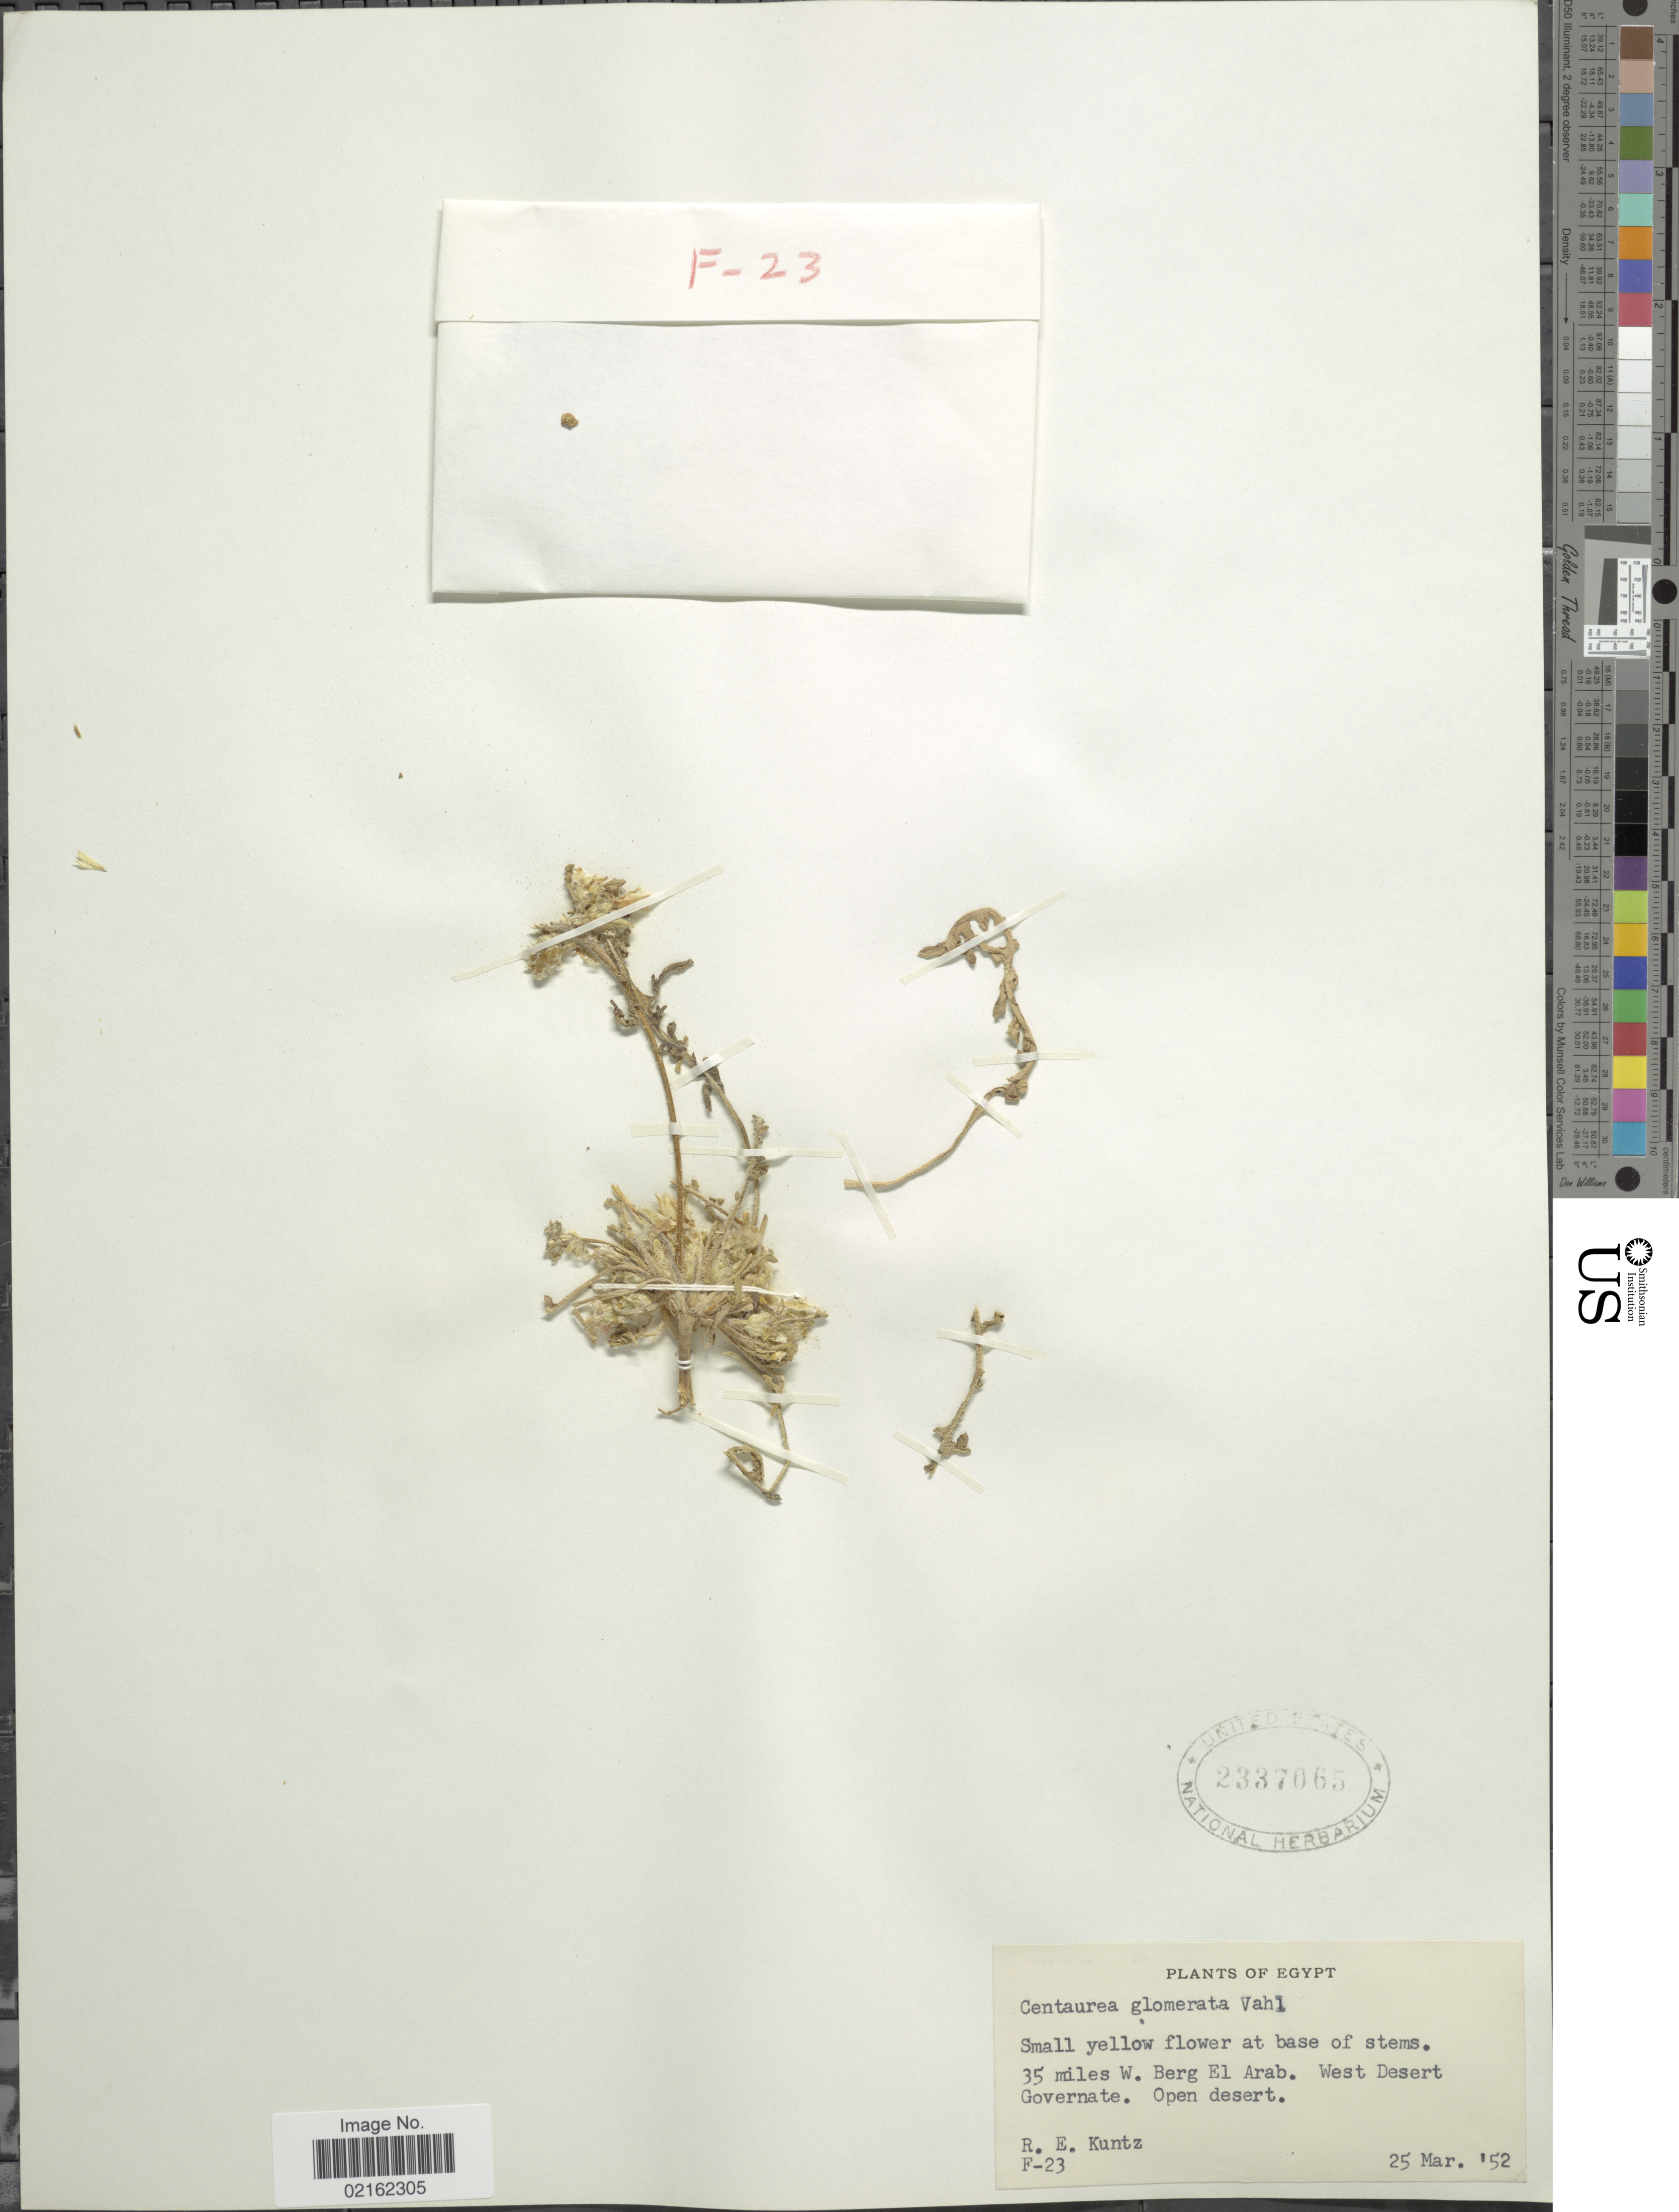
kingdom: Plantae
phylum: Tracheophyta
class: Magnoliopsida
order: Asterales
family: Asteraceae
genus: Centaurea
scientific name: Centaurea glomerata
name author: Vahl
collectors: R. E. Kuntz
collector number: F-23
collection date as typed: Transcribed d/m/y: 25/3/52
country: Egypt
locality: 35 miles W. Berg El Arab, West Desert Governate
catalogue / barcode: US 2337065